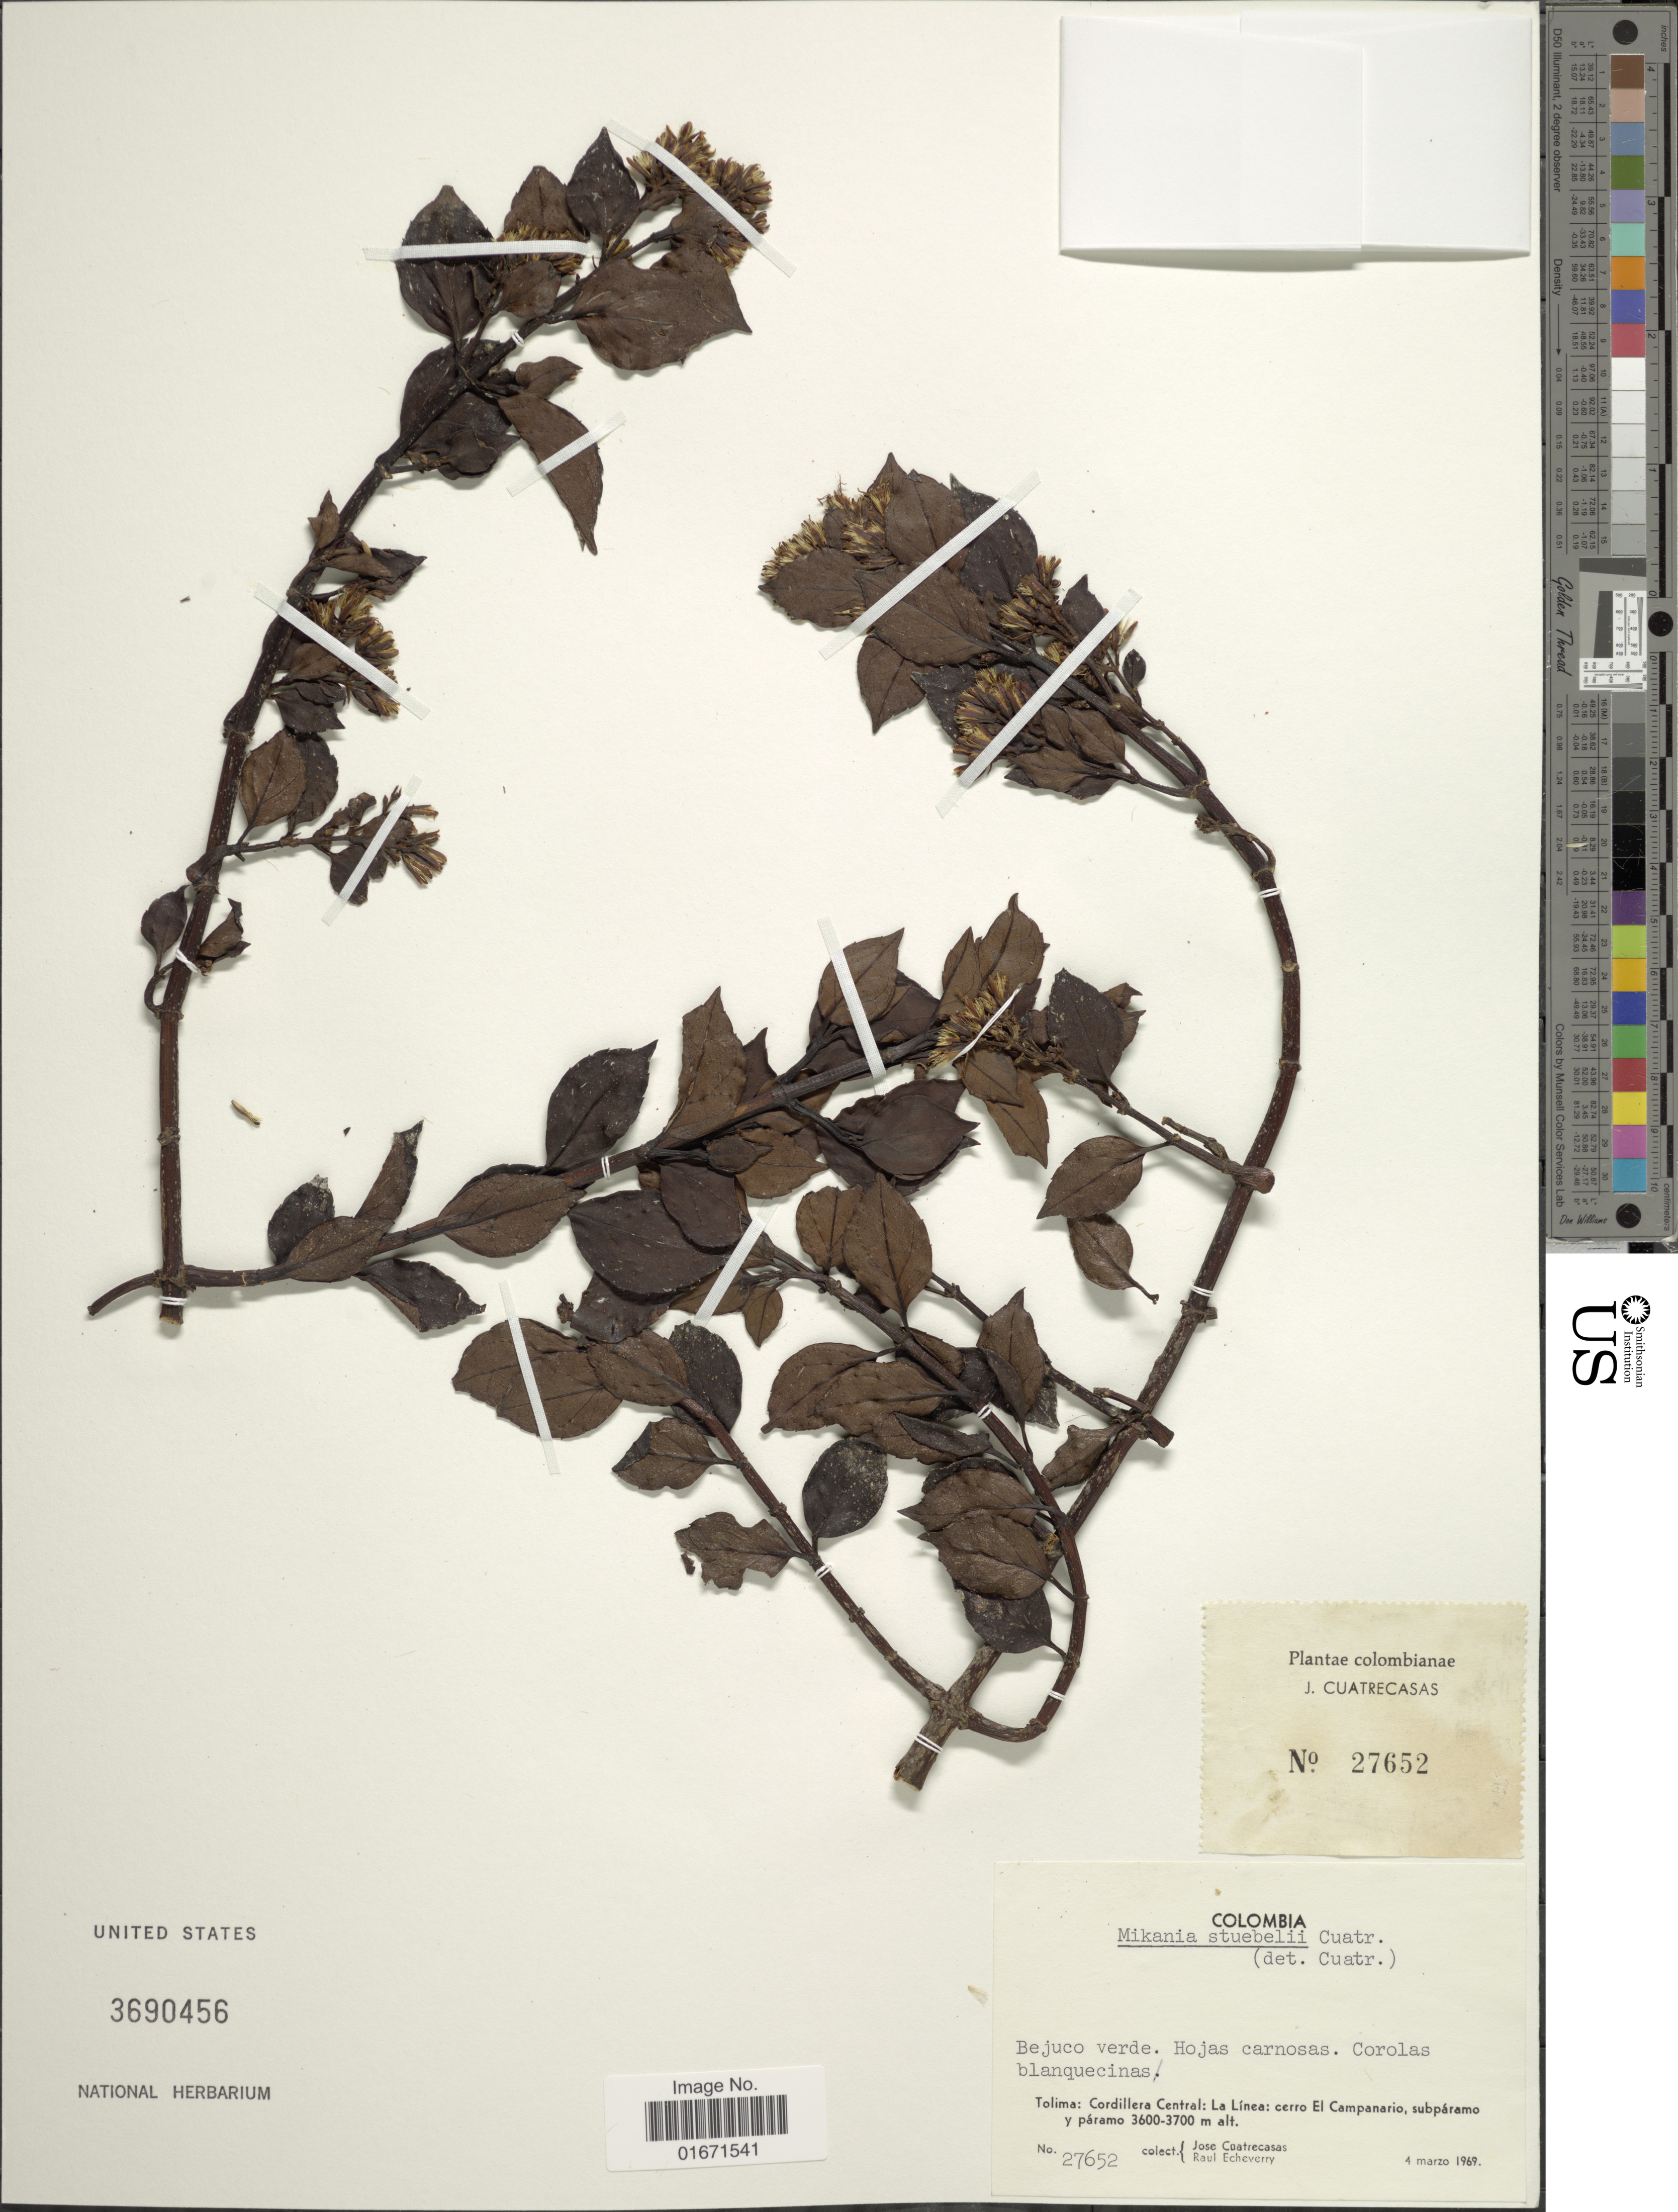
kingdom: Plantae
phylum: Tracheophyta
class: Magnoliopsida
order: Asterales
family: Asteraceae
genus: Mikania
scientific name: Mikania stuebelii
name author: Hieron.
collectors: J. Cuatrecasas & R. Echeverry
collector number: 27652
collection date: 1969-03-04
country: Colombia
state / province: Tolima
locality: Tolima: Cordillera Central: La Línea: cerro El Campanario, subpáramo y páramo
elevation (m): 3600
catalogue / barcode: US 3690456